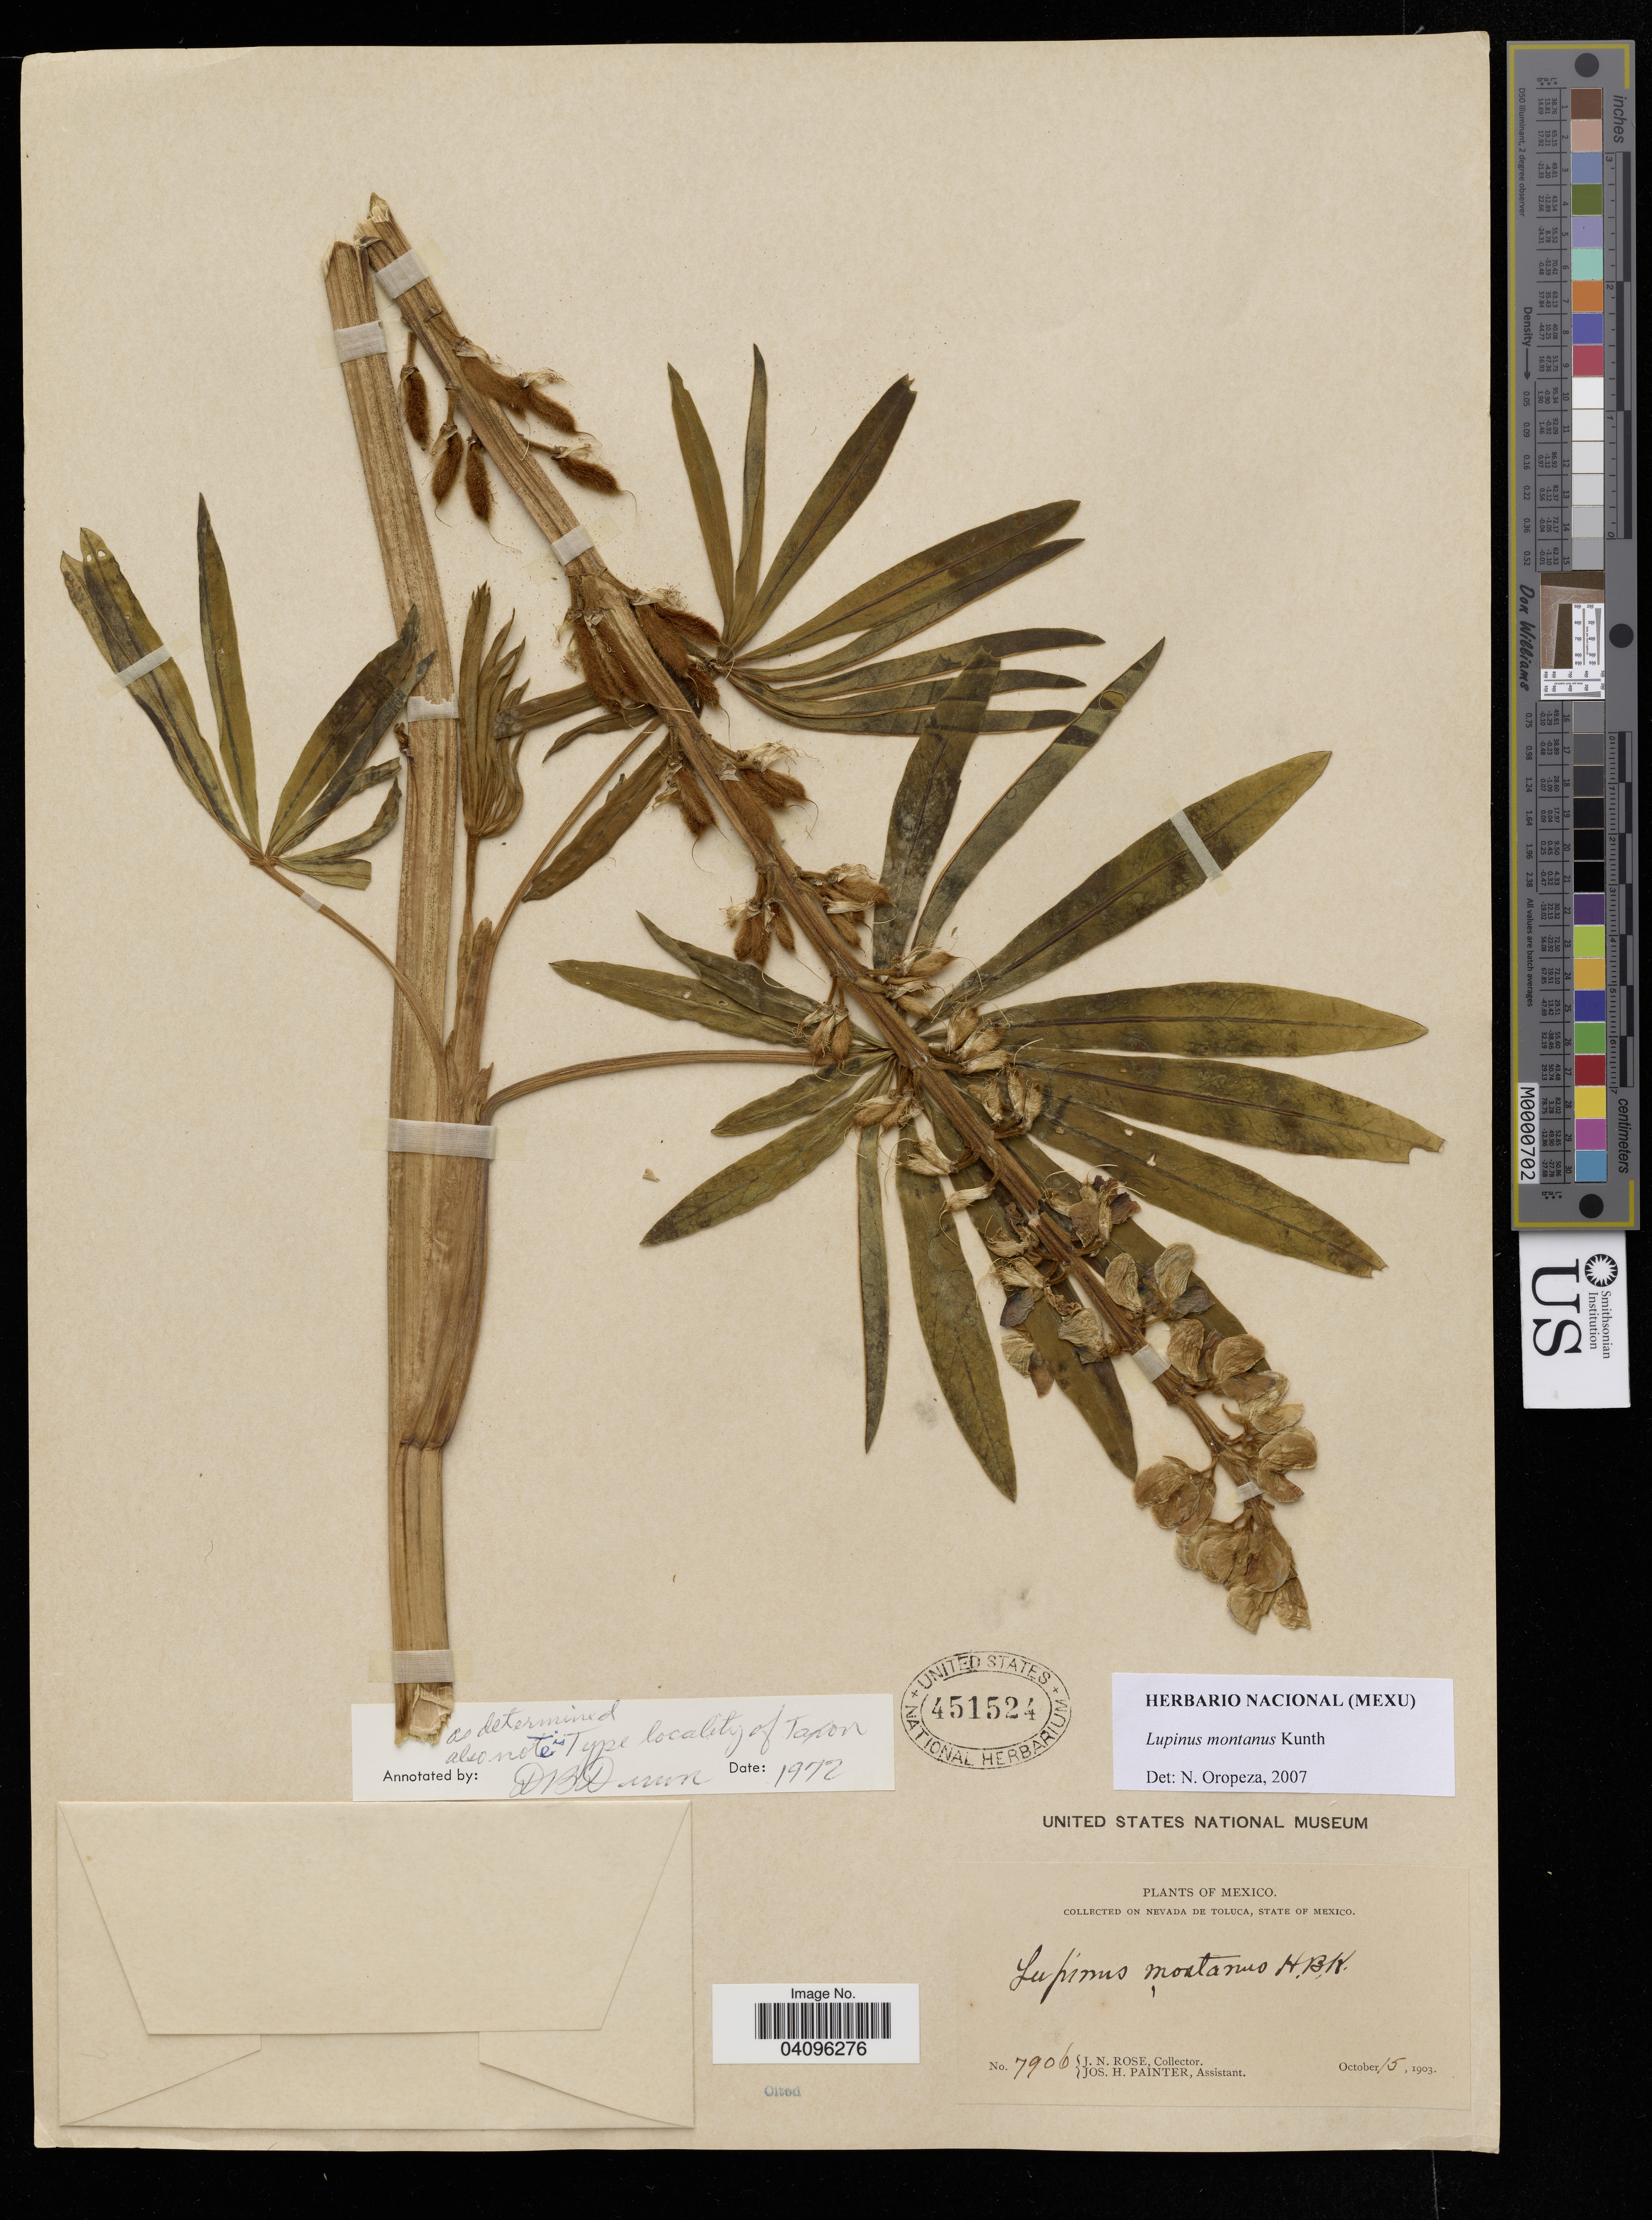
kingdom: Plantae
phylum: Tracheophyta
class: Magnoliopsida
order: Fabales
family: Fabaceae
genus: Lupinus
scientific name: Lupinus montanus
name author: Kunth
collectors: J. N. Rose & J. H. Painter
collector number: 7906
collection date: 1903-10-15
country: Mexico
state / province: México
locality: Nevada de Toluca.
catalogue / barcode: US 451524